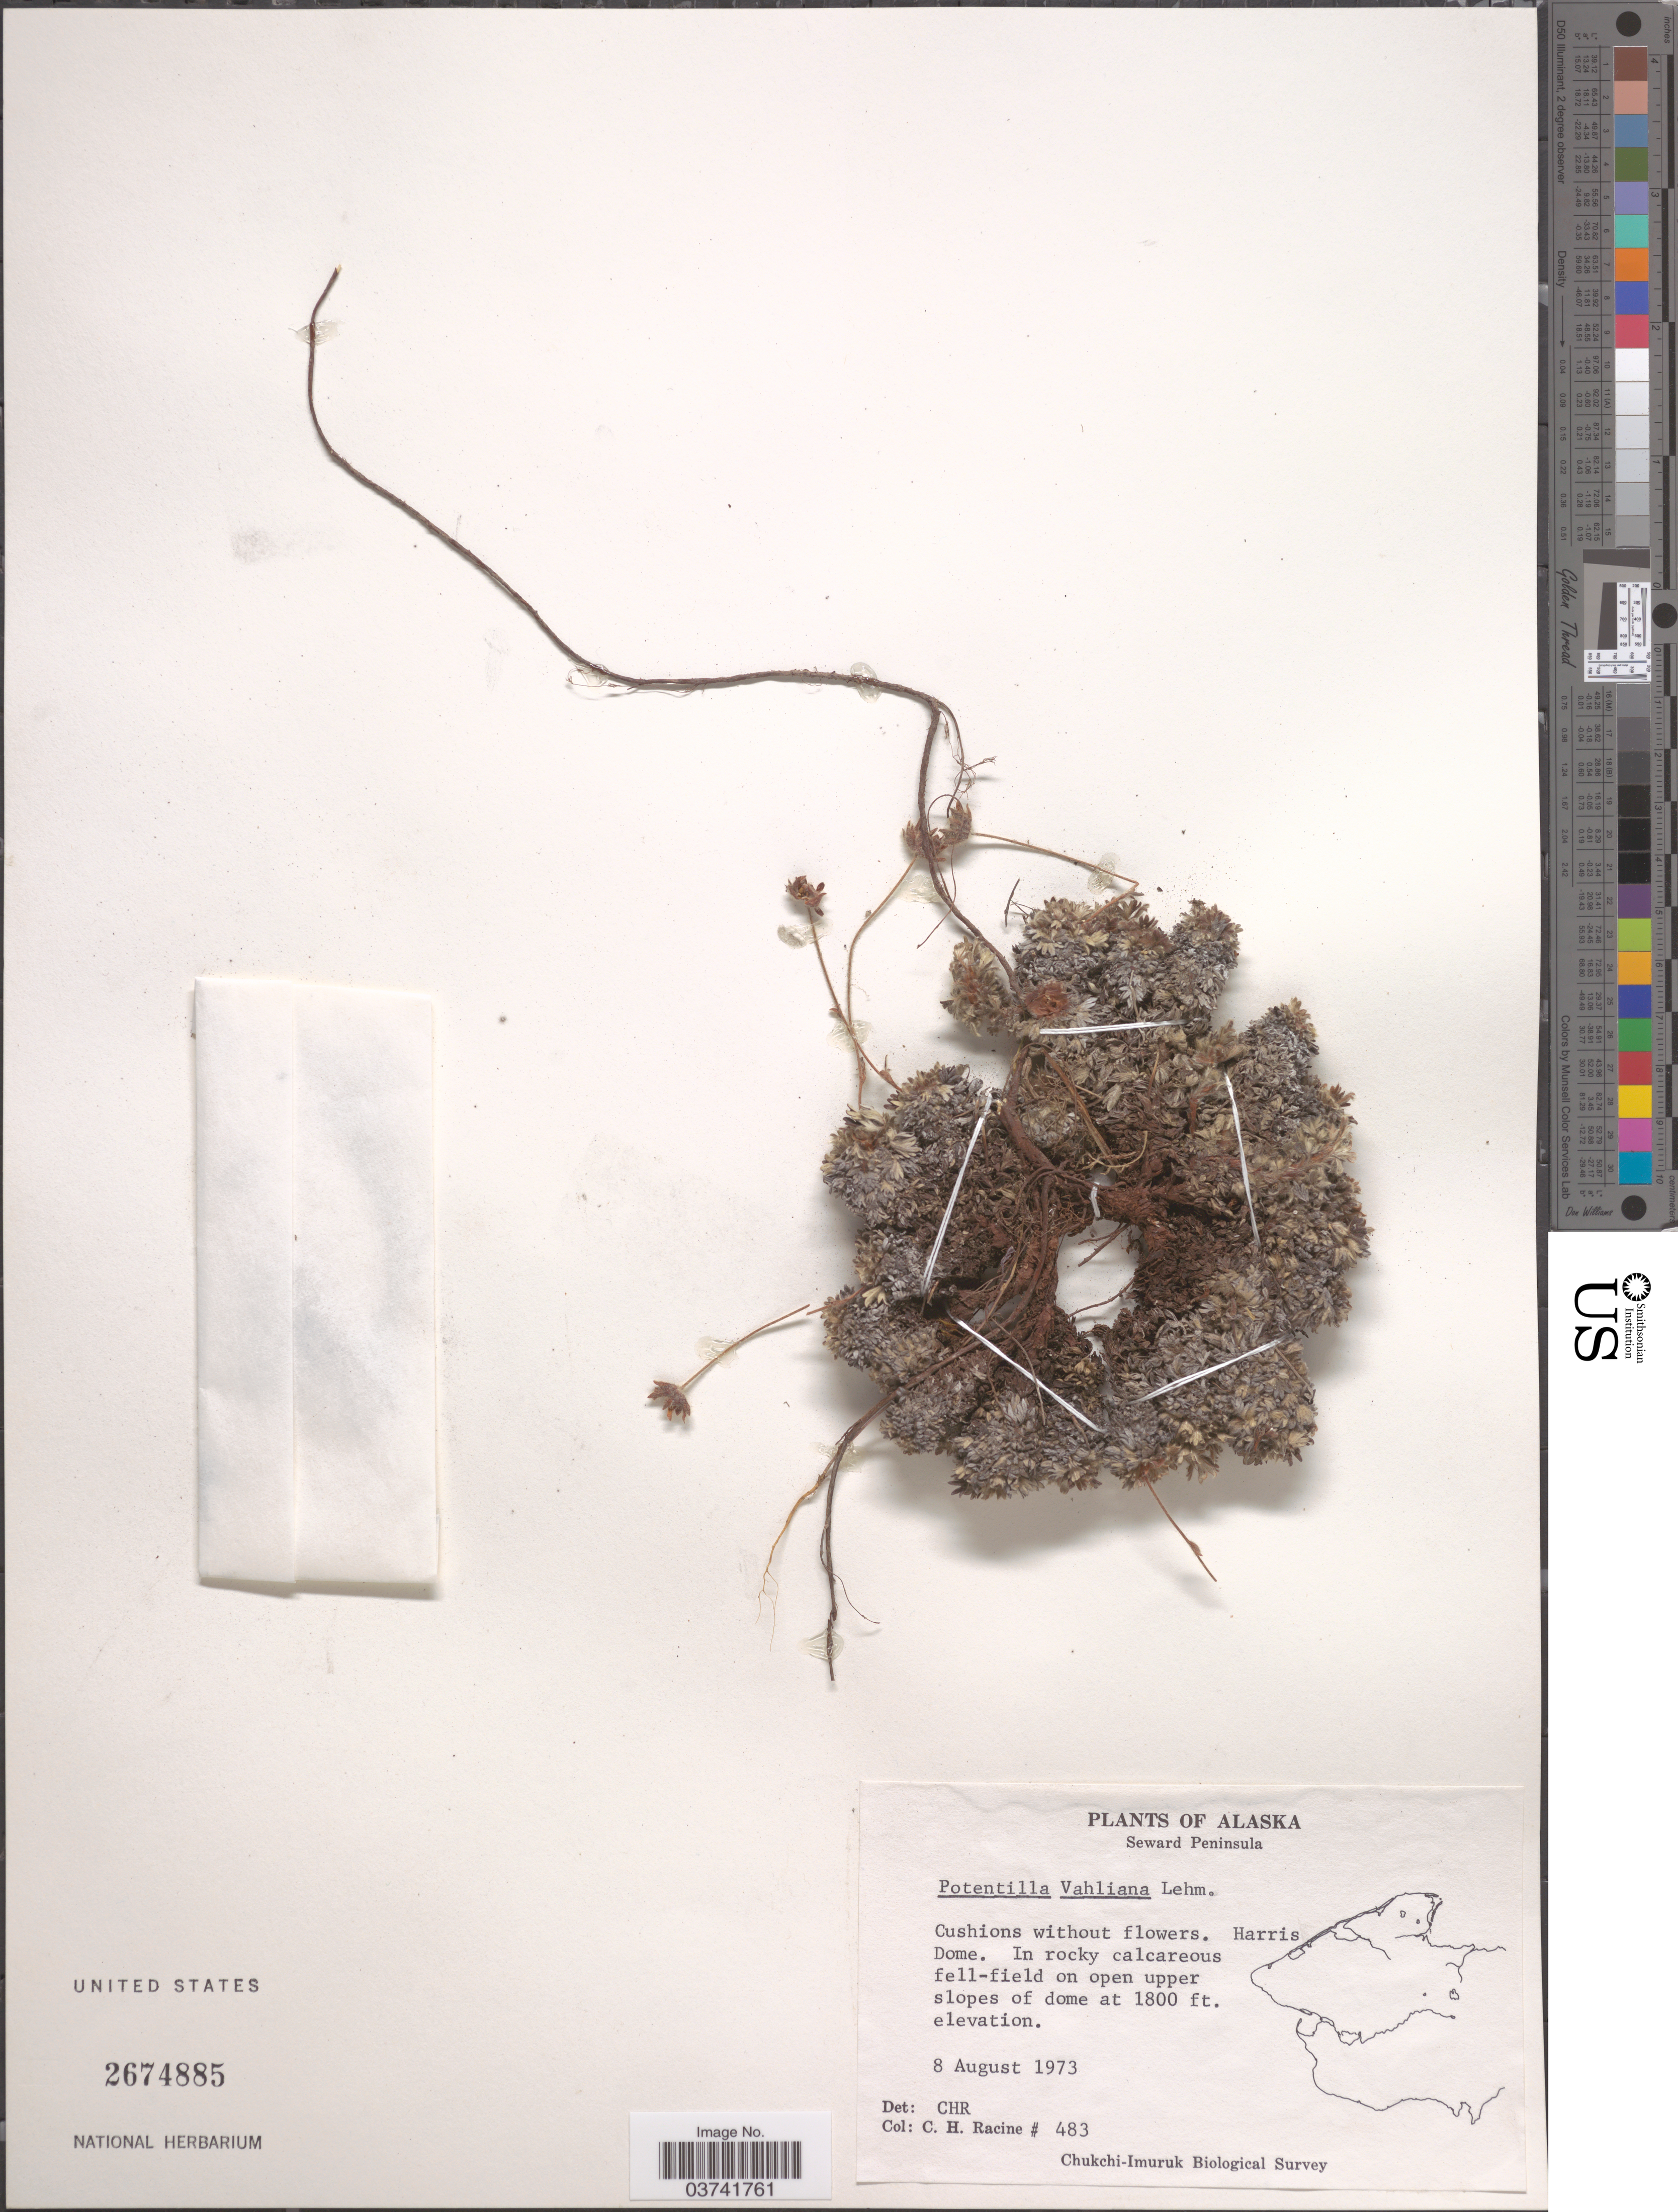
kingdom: Plantae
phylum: Tracheophyta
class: Magnoliopsida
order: Rosales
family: Rosaceae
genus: Potentilla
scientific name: Potentilla vahliana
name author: Lehm.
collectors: C. Racine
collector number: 483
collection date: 1973-08-08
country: United States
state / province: Alaska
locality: Seward Peninsula. Harris Dome.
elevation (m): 549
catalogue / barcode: US 2674885